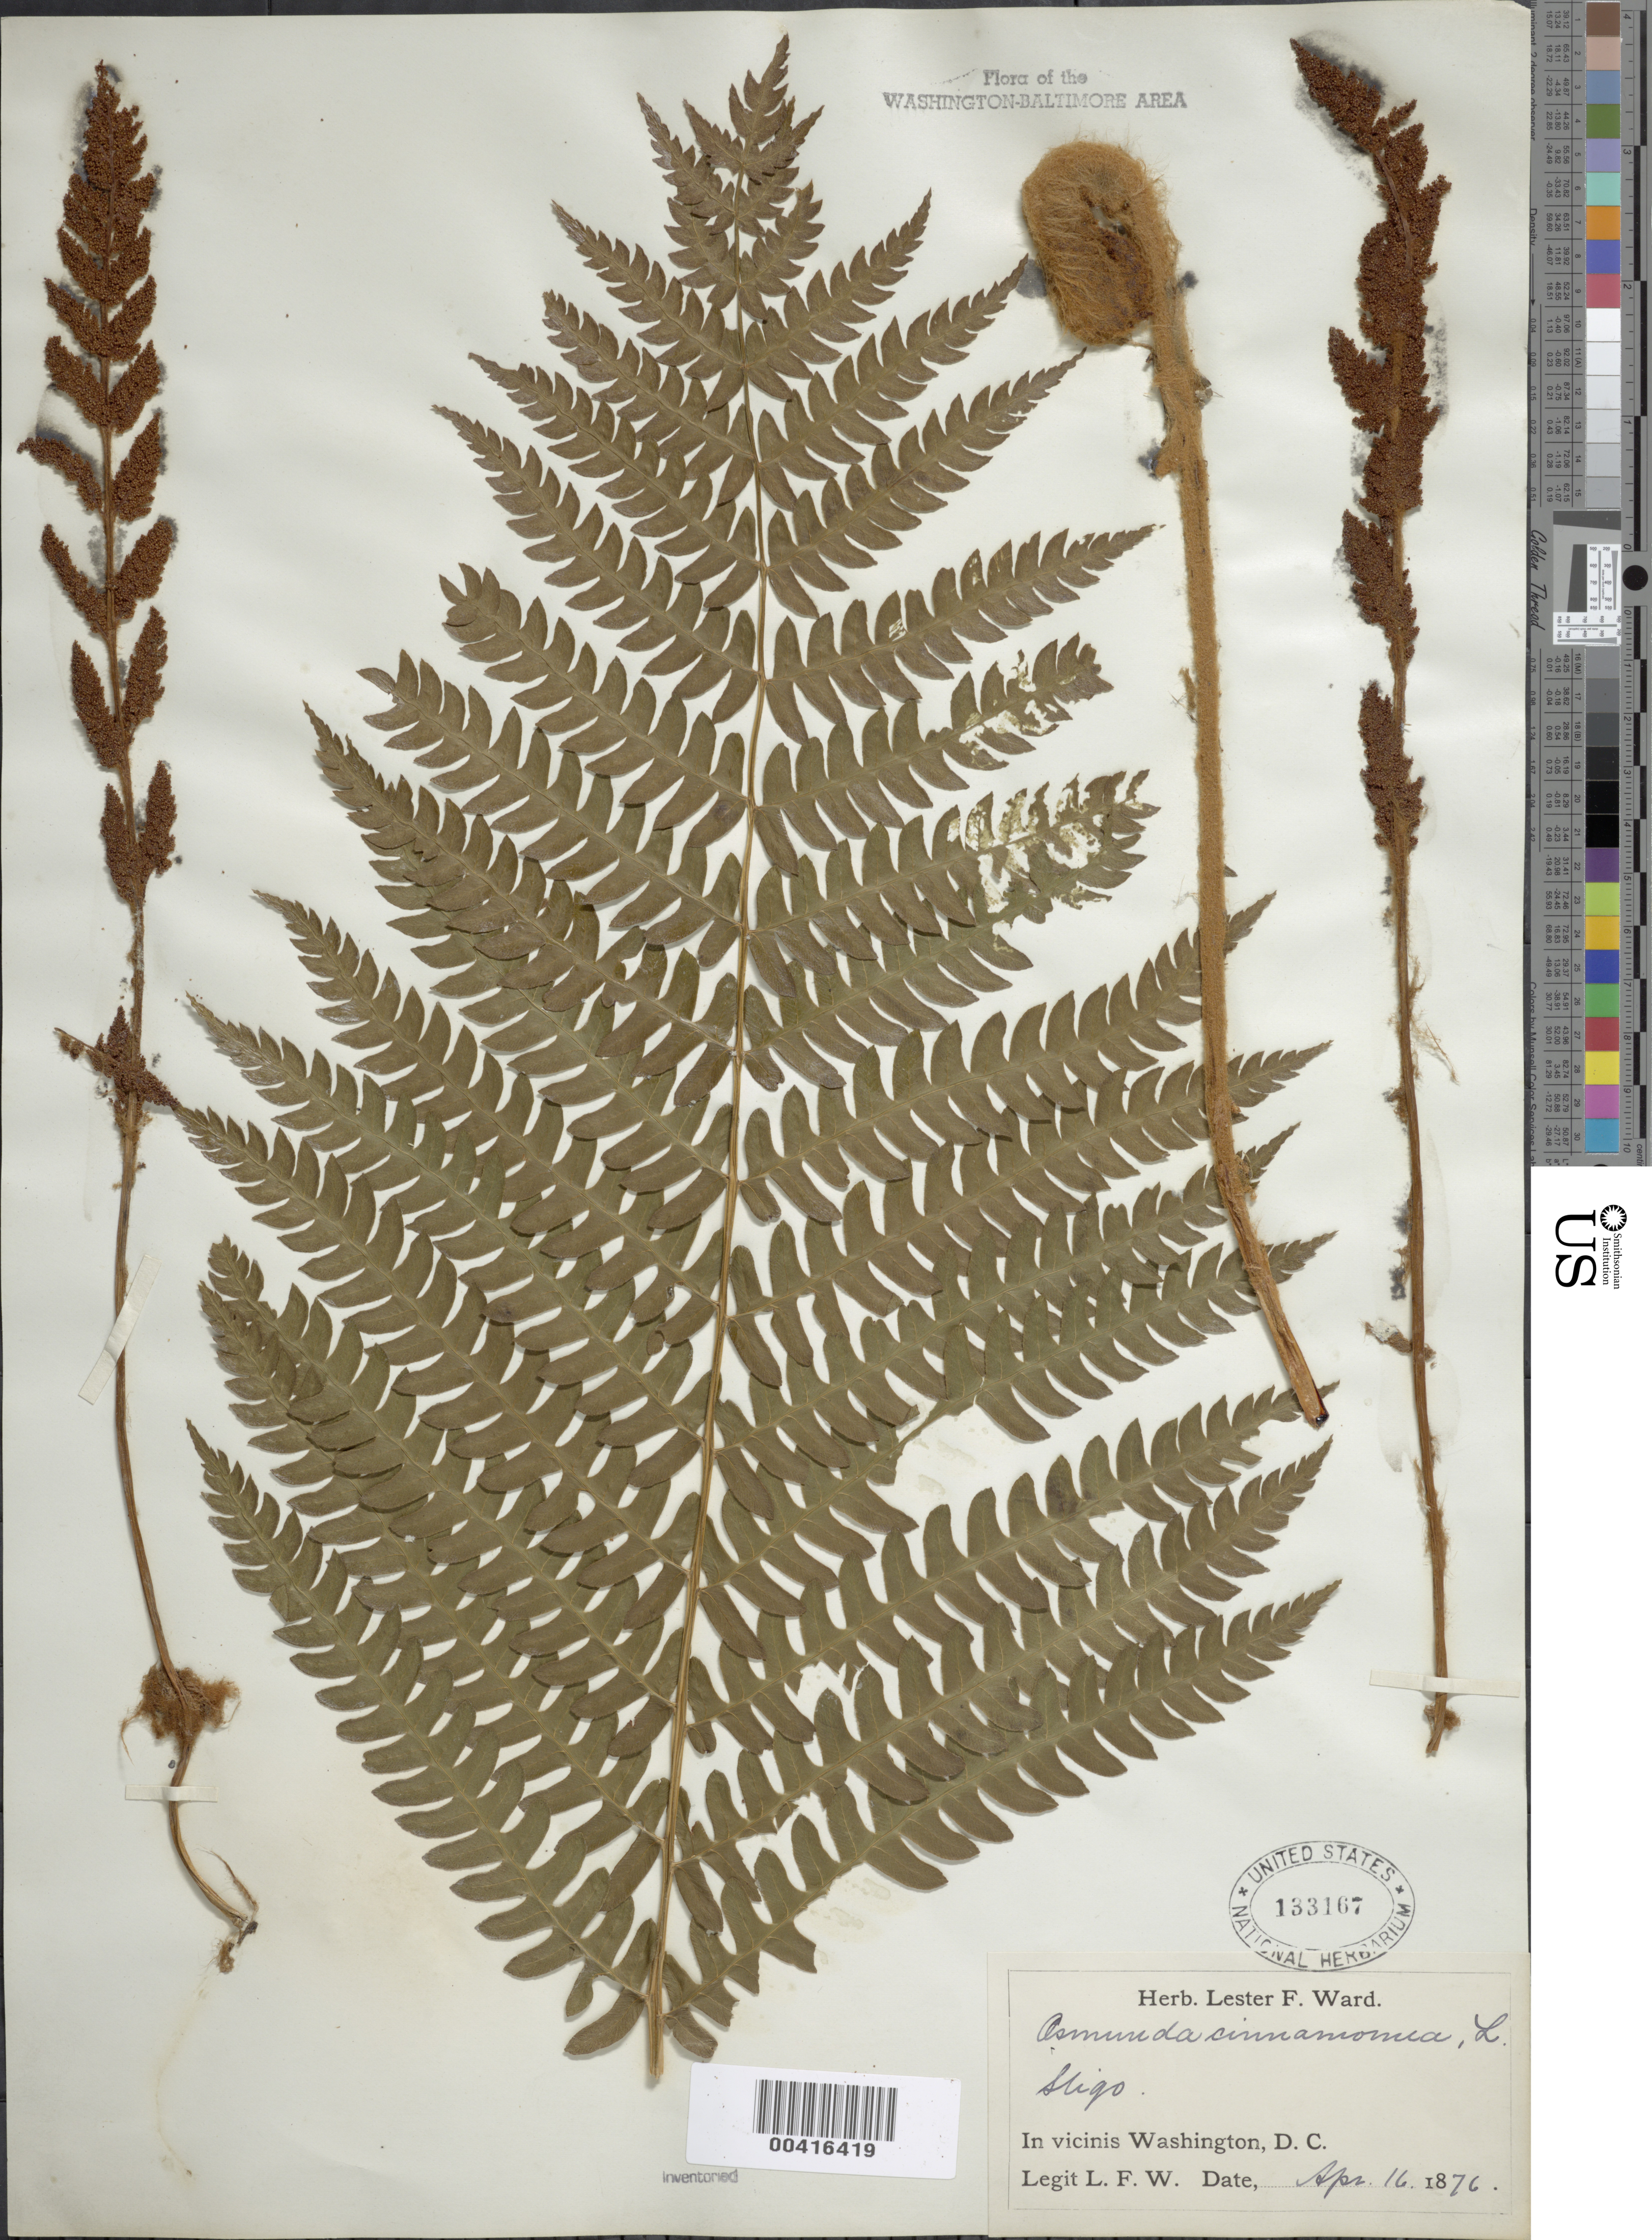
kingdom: Plantae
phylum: Tracheophyta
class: Polypodiopsida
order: Osmundales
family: Osmundaceae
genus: Osmundastrum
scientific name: Osmundastrum cinnamomeum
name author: (L.) C. Presl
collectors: L. F. Ward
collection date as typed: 16 Apr 1876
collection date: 1876-04-16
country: United States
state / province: Maryland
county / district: Prince George's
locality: Sligo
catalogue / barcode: US 133167